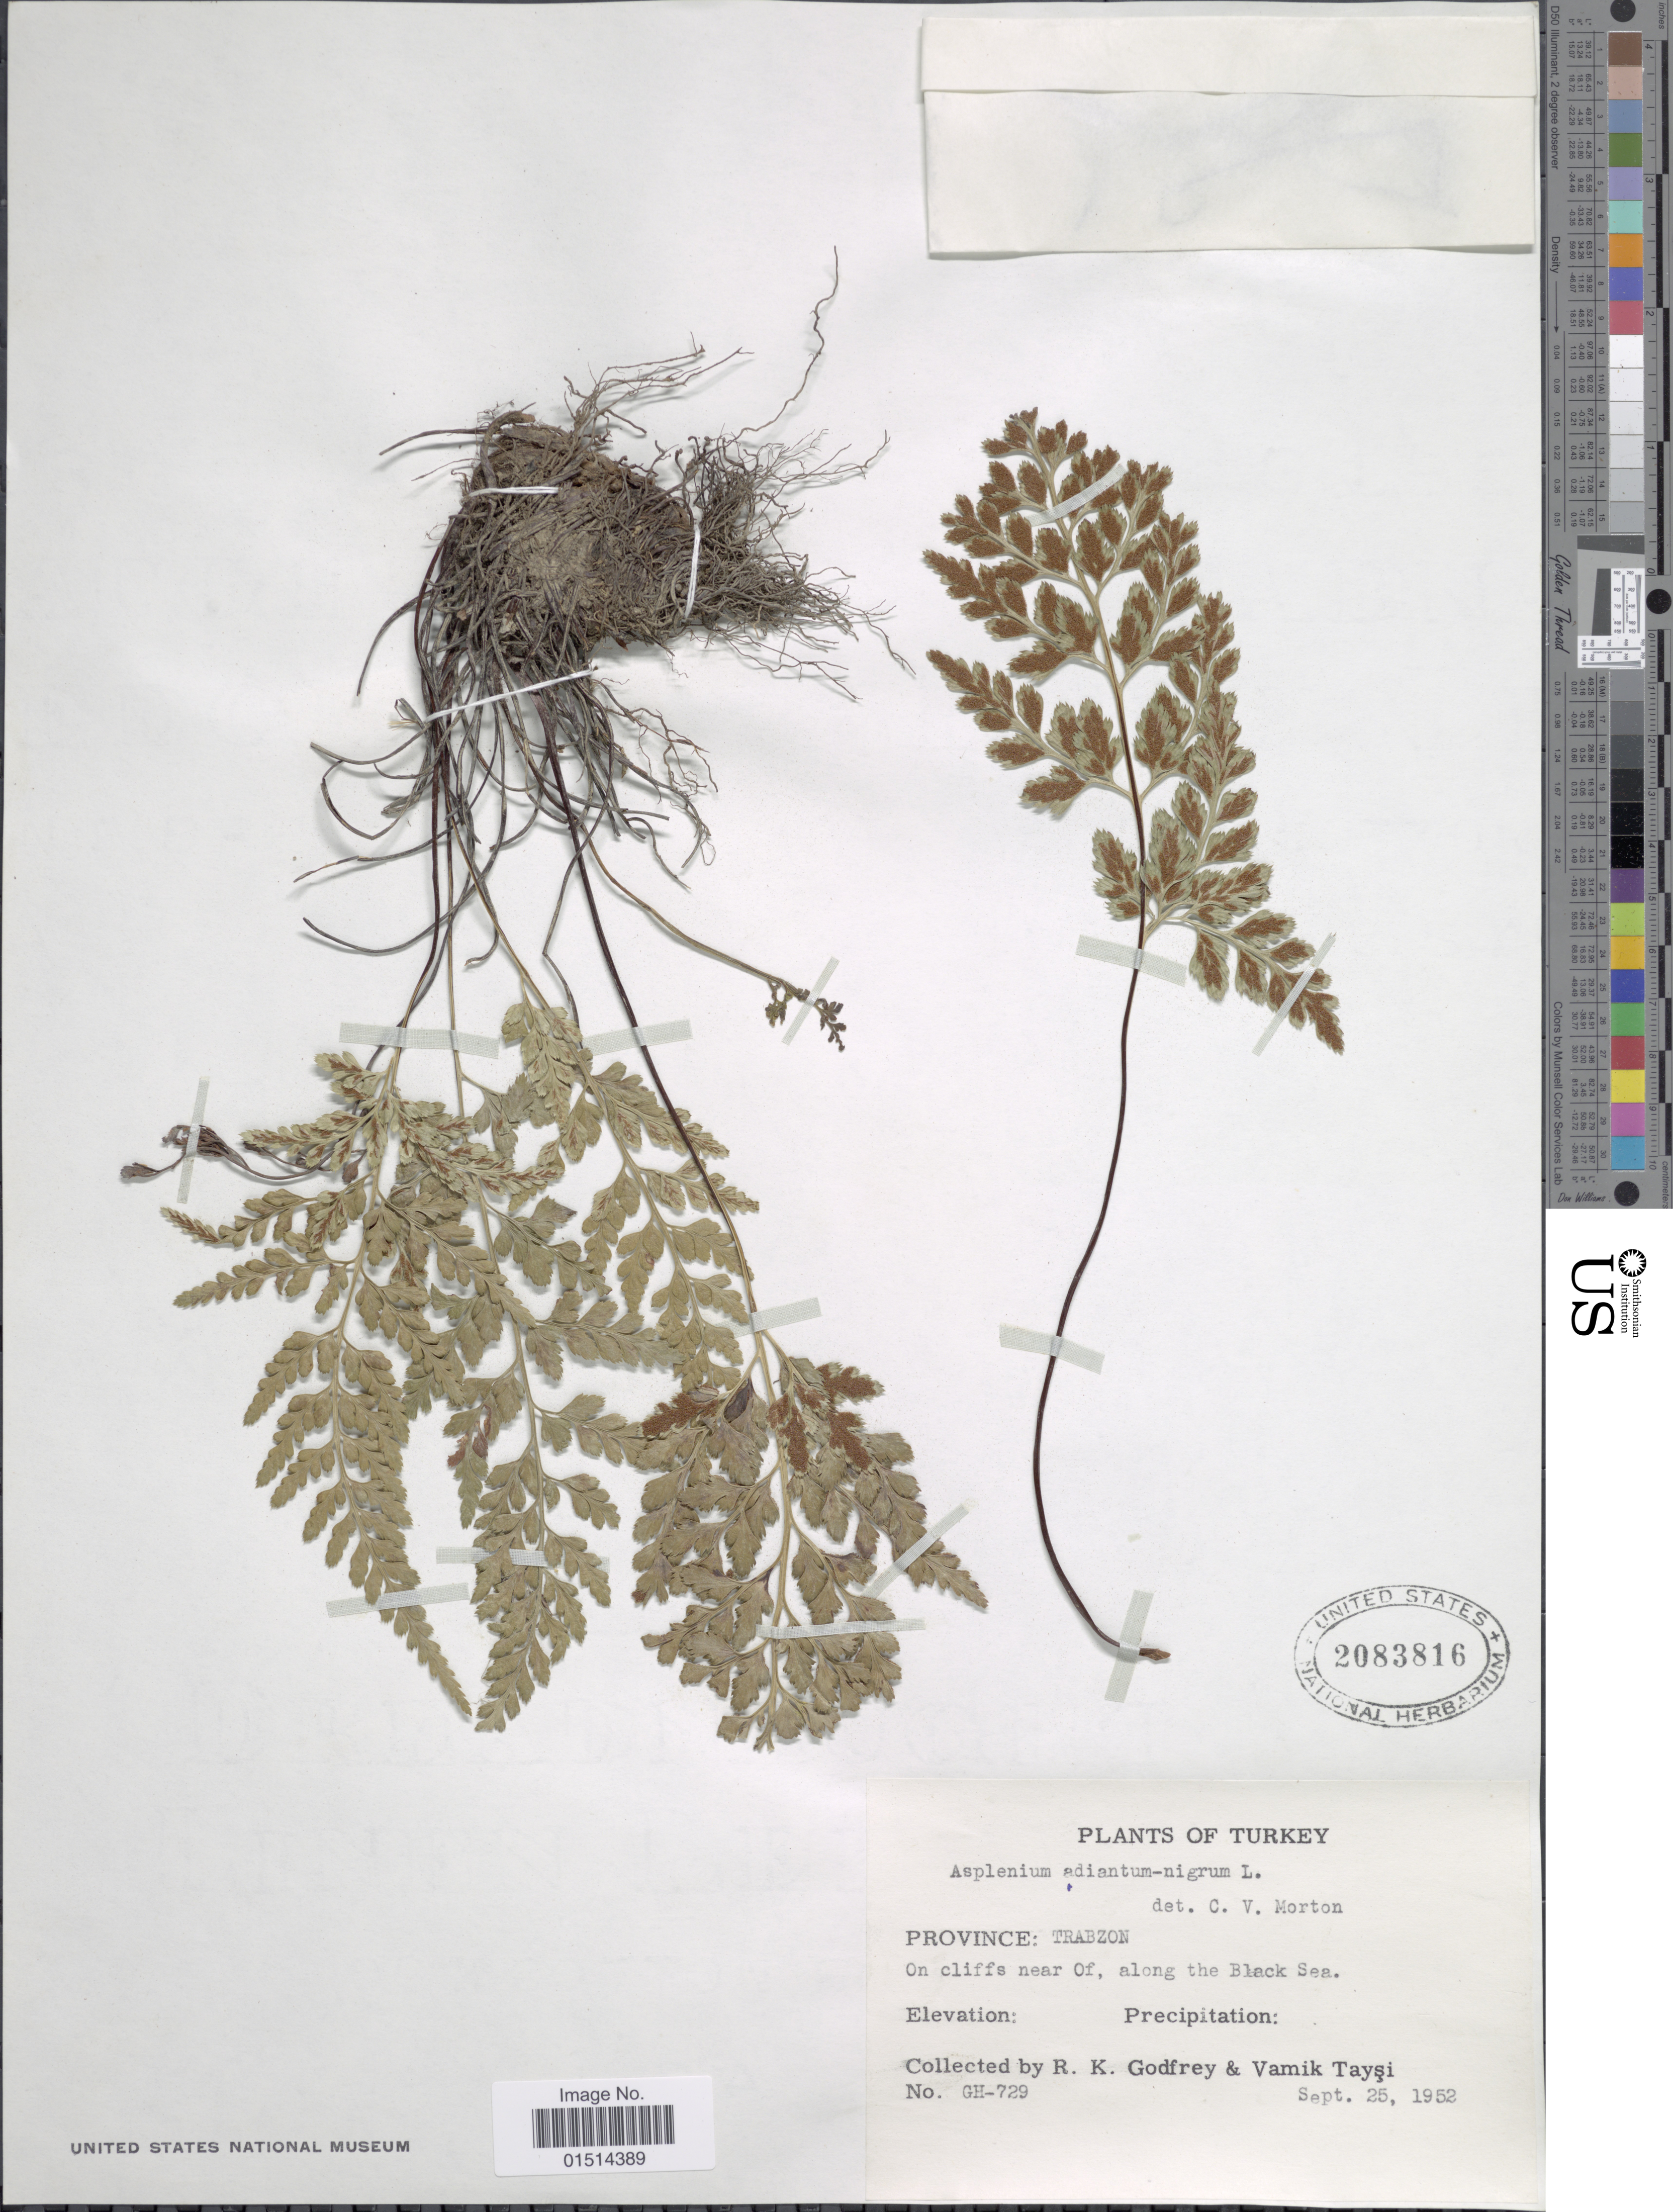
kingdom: Plantae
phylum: Tracheophyta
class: Polypodiopsida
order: Polypodiales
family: Aspleniaceae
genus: Asplenium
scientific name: Asplenium adiantum-nigrum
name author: L.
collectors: R. K. Godfrey & V. Taysi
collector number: GH-729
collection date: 1952-09-25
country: Turkey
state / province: Trabzon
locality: Trabzon, on cliffs near of, along the Black Sea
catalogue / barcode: US 2083816